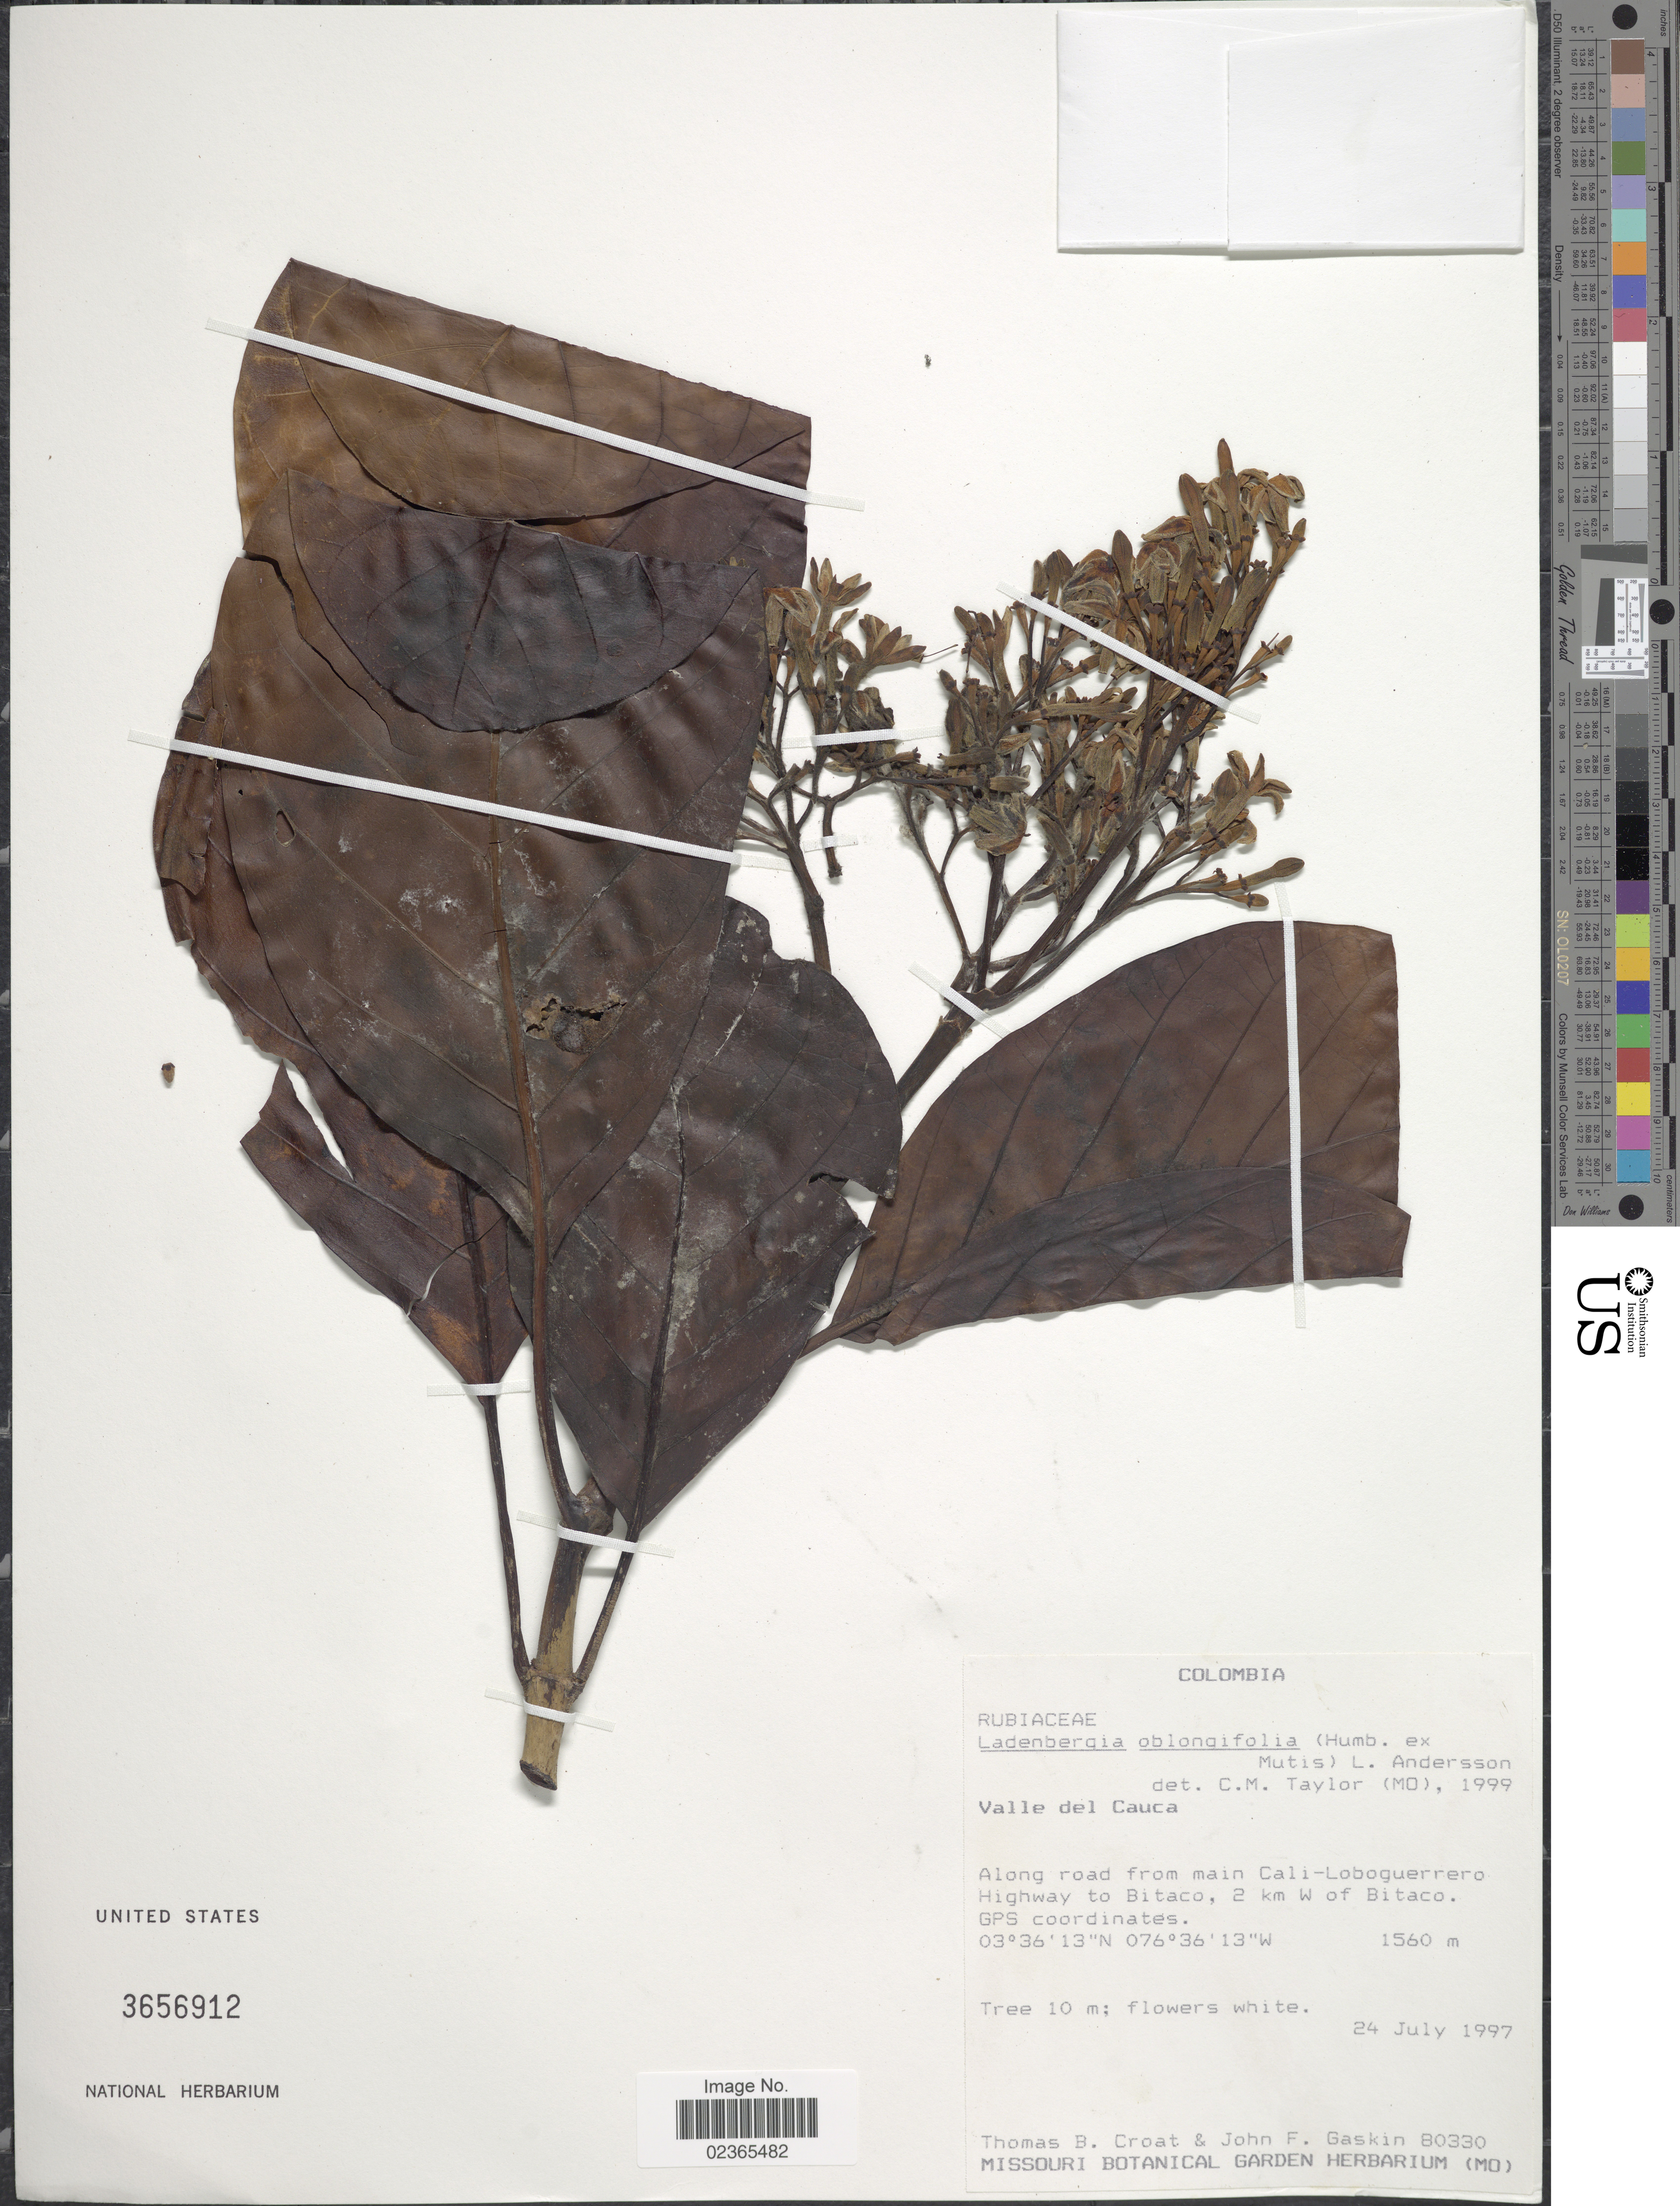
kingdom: Plantae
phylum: Tracheophyta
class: Magnoliopsida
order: Gentianales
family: Rubiaceae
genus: Cascarilla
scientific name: Cascarilla oblongifolia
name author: (Humb. ex Mutis) Wedd.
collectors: T. B. Croat & J. F. Gaskin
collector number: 80330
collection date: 1997-07-24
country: Colombia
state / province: Valle del Cauca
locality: Valle del Cauca, Along road from main Cali-Loboguerrero Highway to Bitaco, 2 km W of Bitaco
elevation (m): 1560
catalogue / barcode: US 3656912